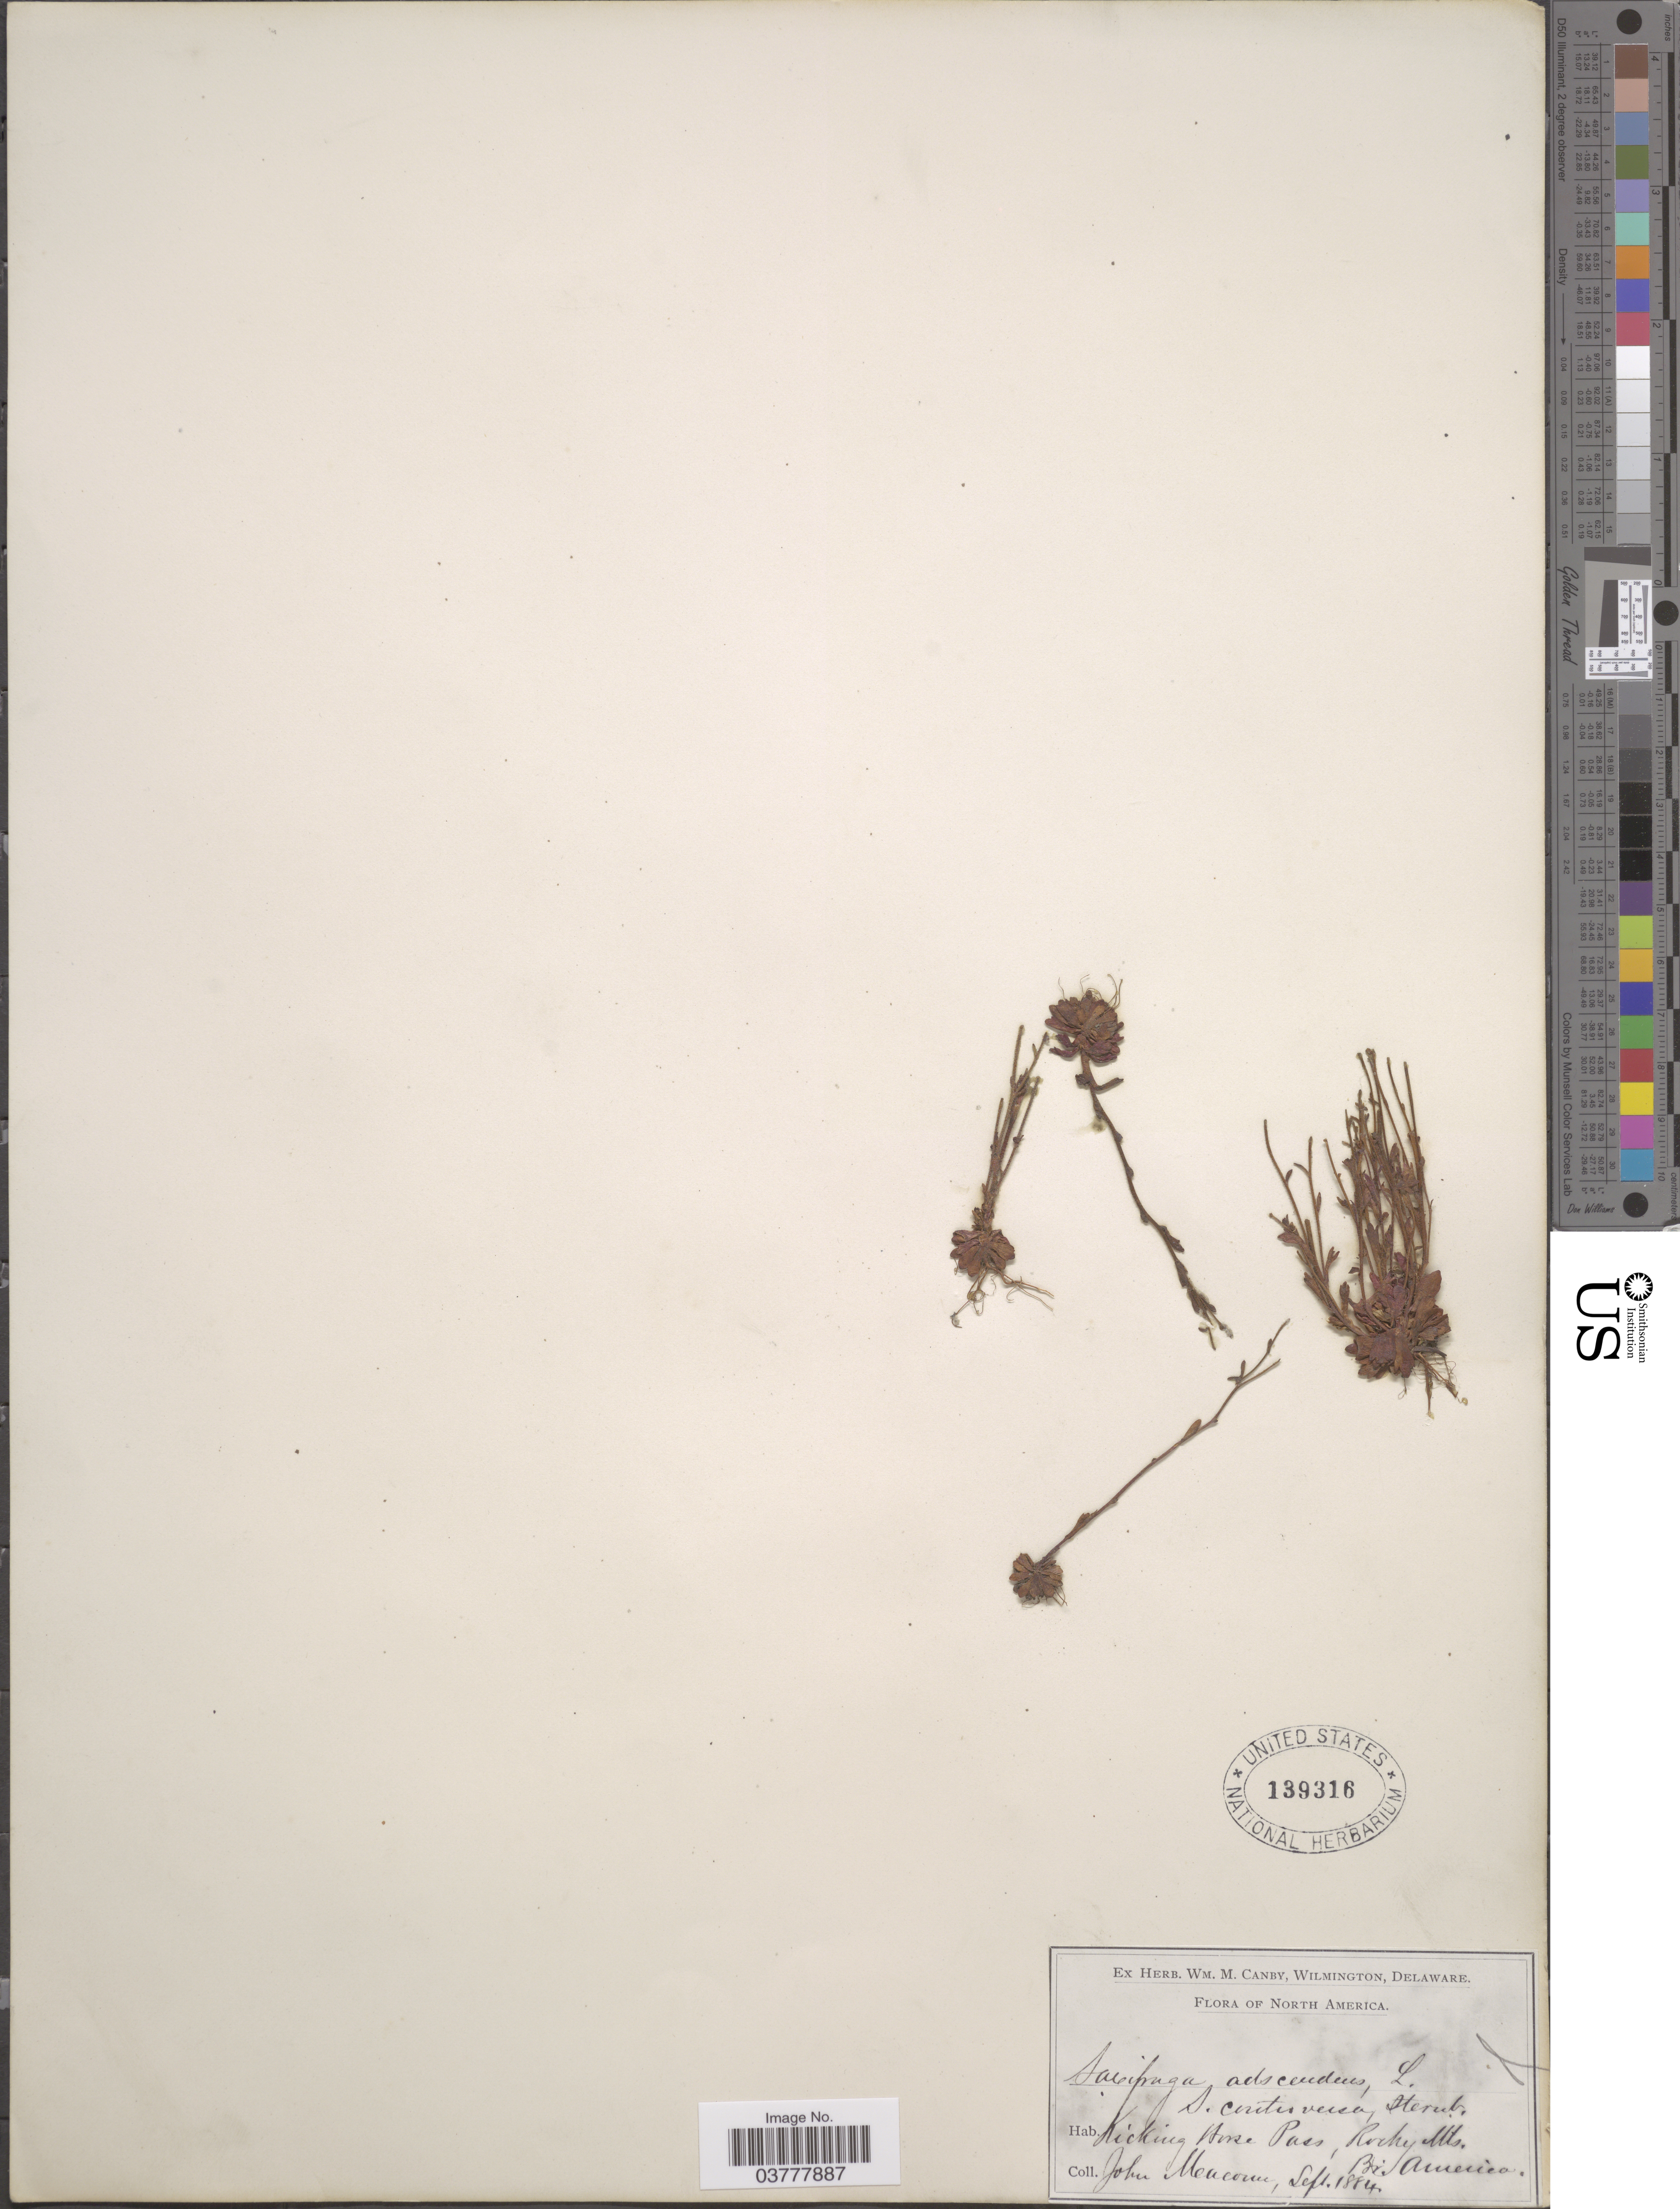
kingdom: Plantae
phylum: Tracheophyta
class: Magnoliopsida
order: Saxifragales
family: Saxifragaceae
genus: Saxifraga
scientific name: Saxifraga adscendens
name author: L.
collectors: J. Macoun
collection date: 1884-09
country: Canada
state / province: Alberta/ British Columbia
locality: Kicking Horse Pass, Rocky Mts. Br. America.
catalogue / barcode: US 139316